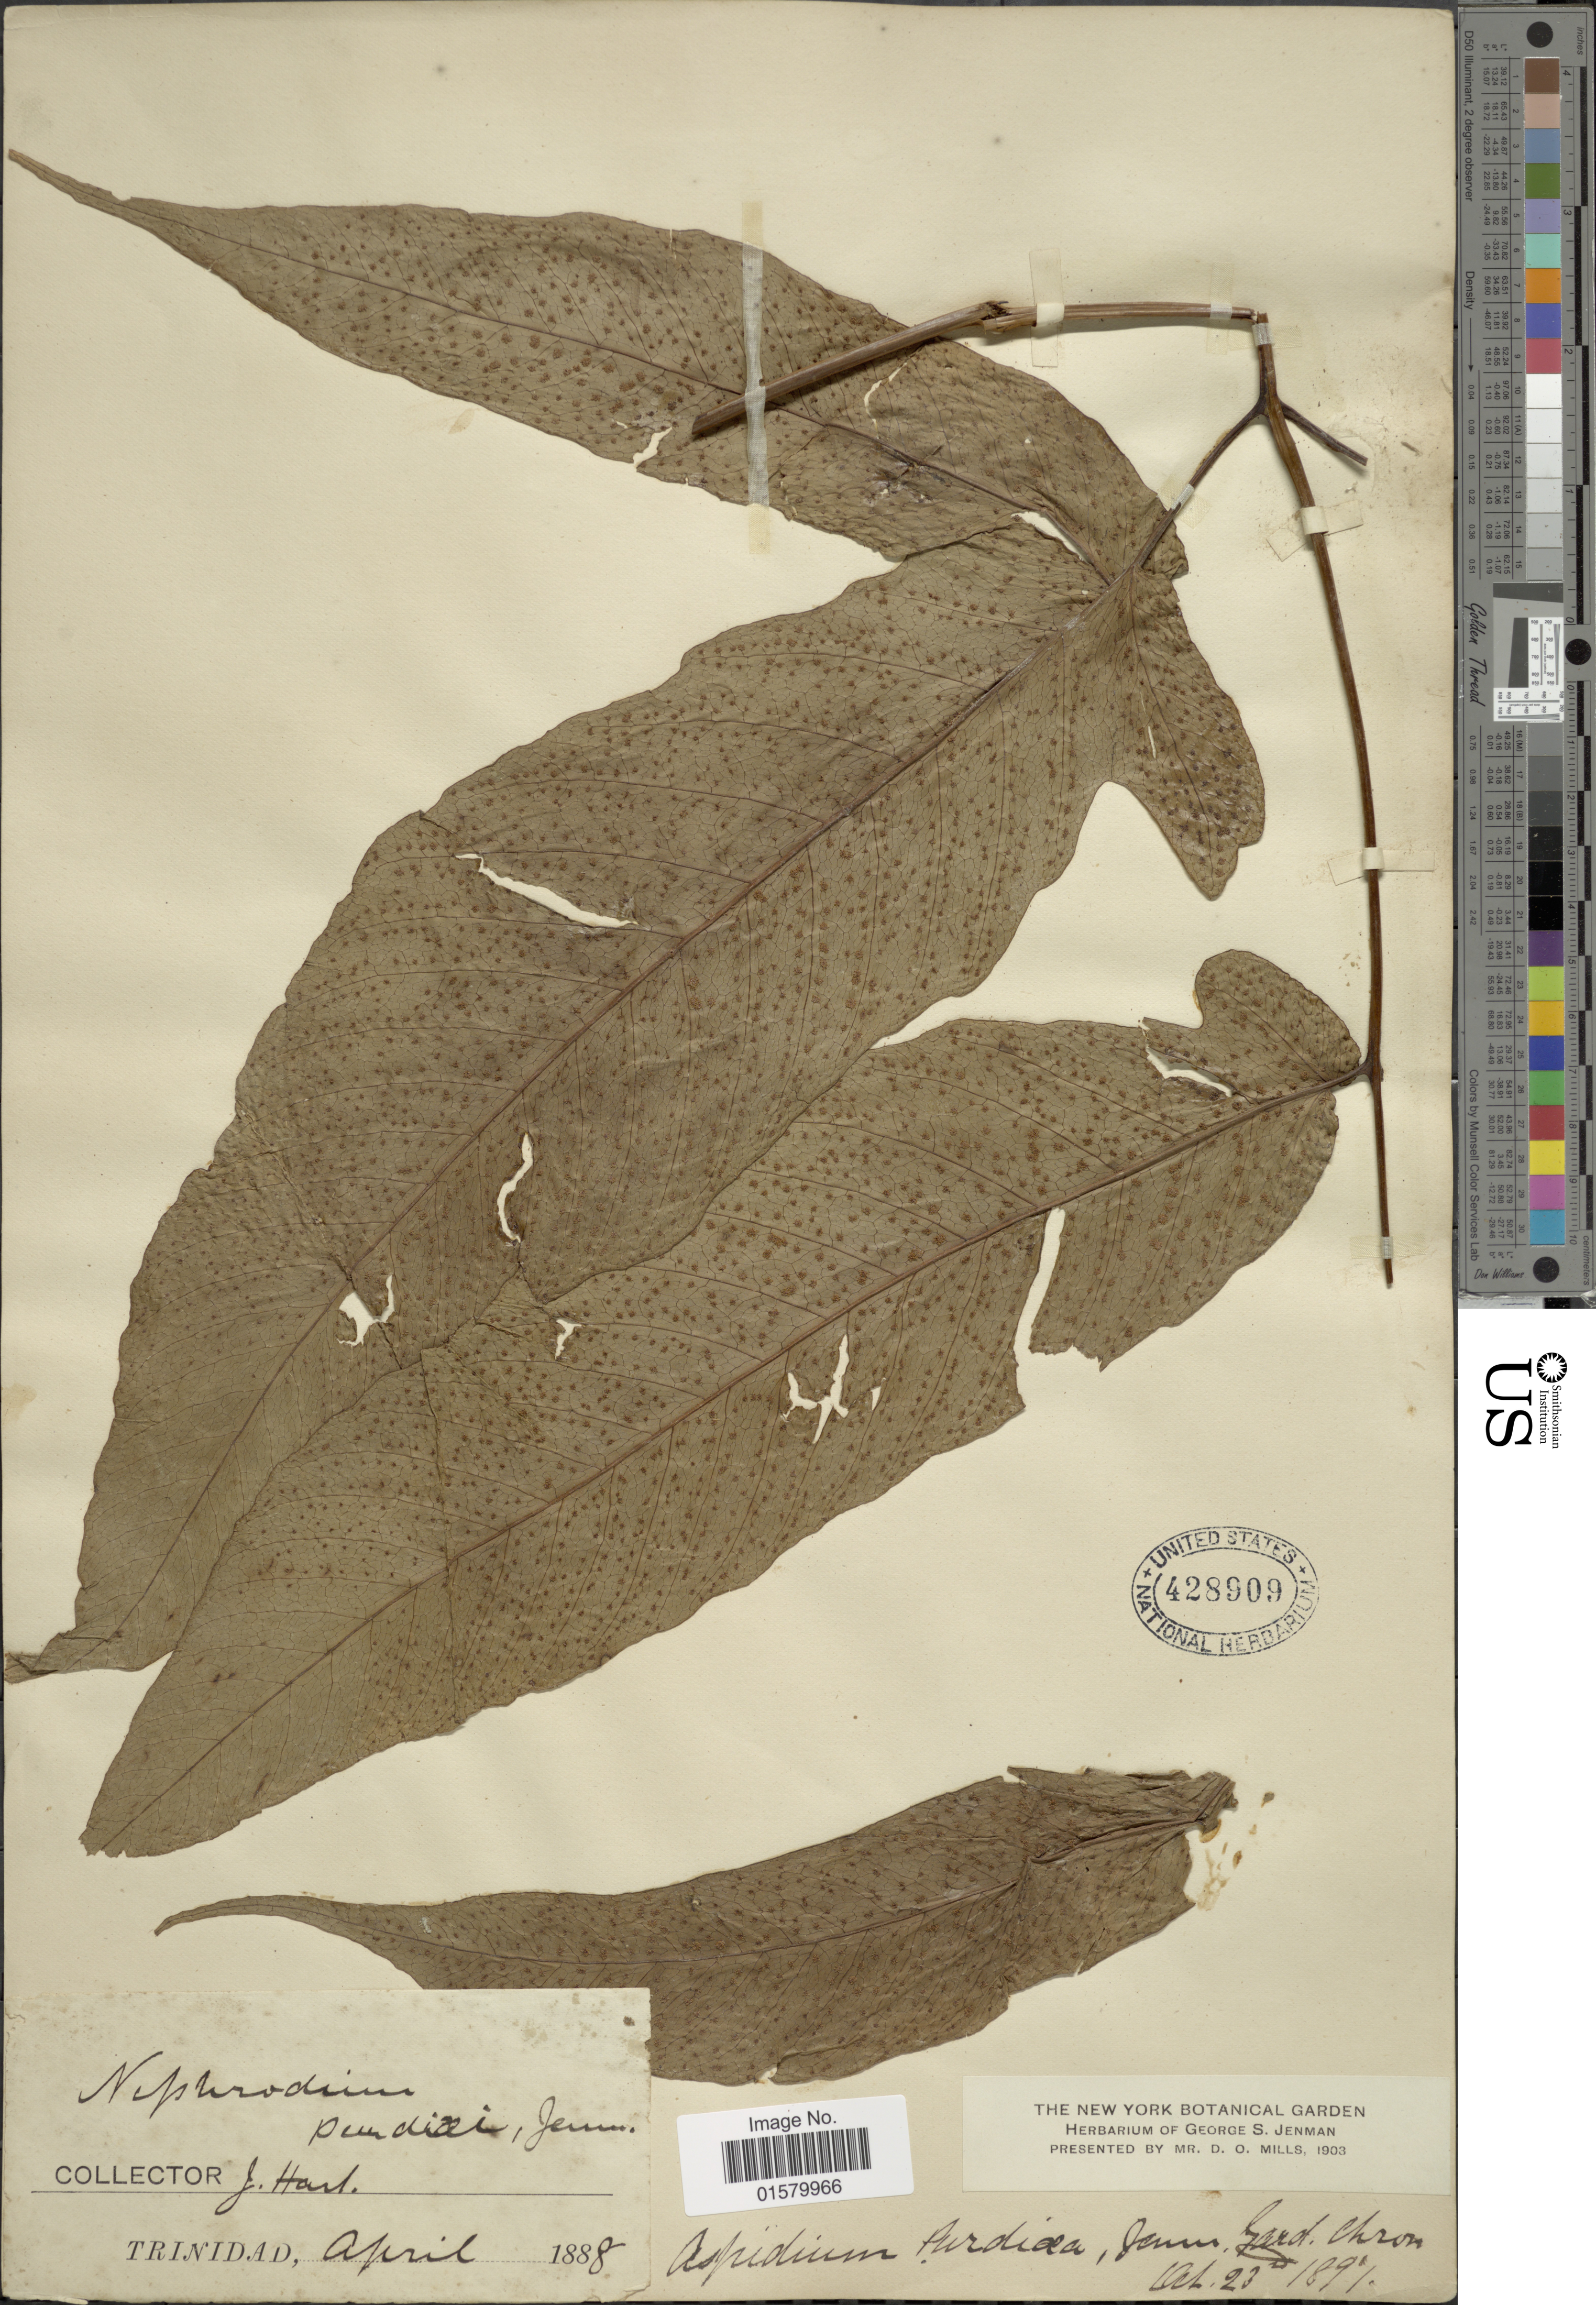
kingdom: Plantae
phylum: Tracheophyta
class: Polypodiopsida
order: Polypodiales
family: Tectariaceae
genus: Tectaria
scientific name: Tectaria trifoliata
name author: (L.) Cav.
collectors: J. Hart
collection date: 1888-04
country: Trinidad and Tobago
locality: Trinidad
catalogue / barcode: US 428909